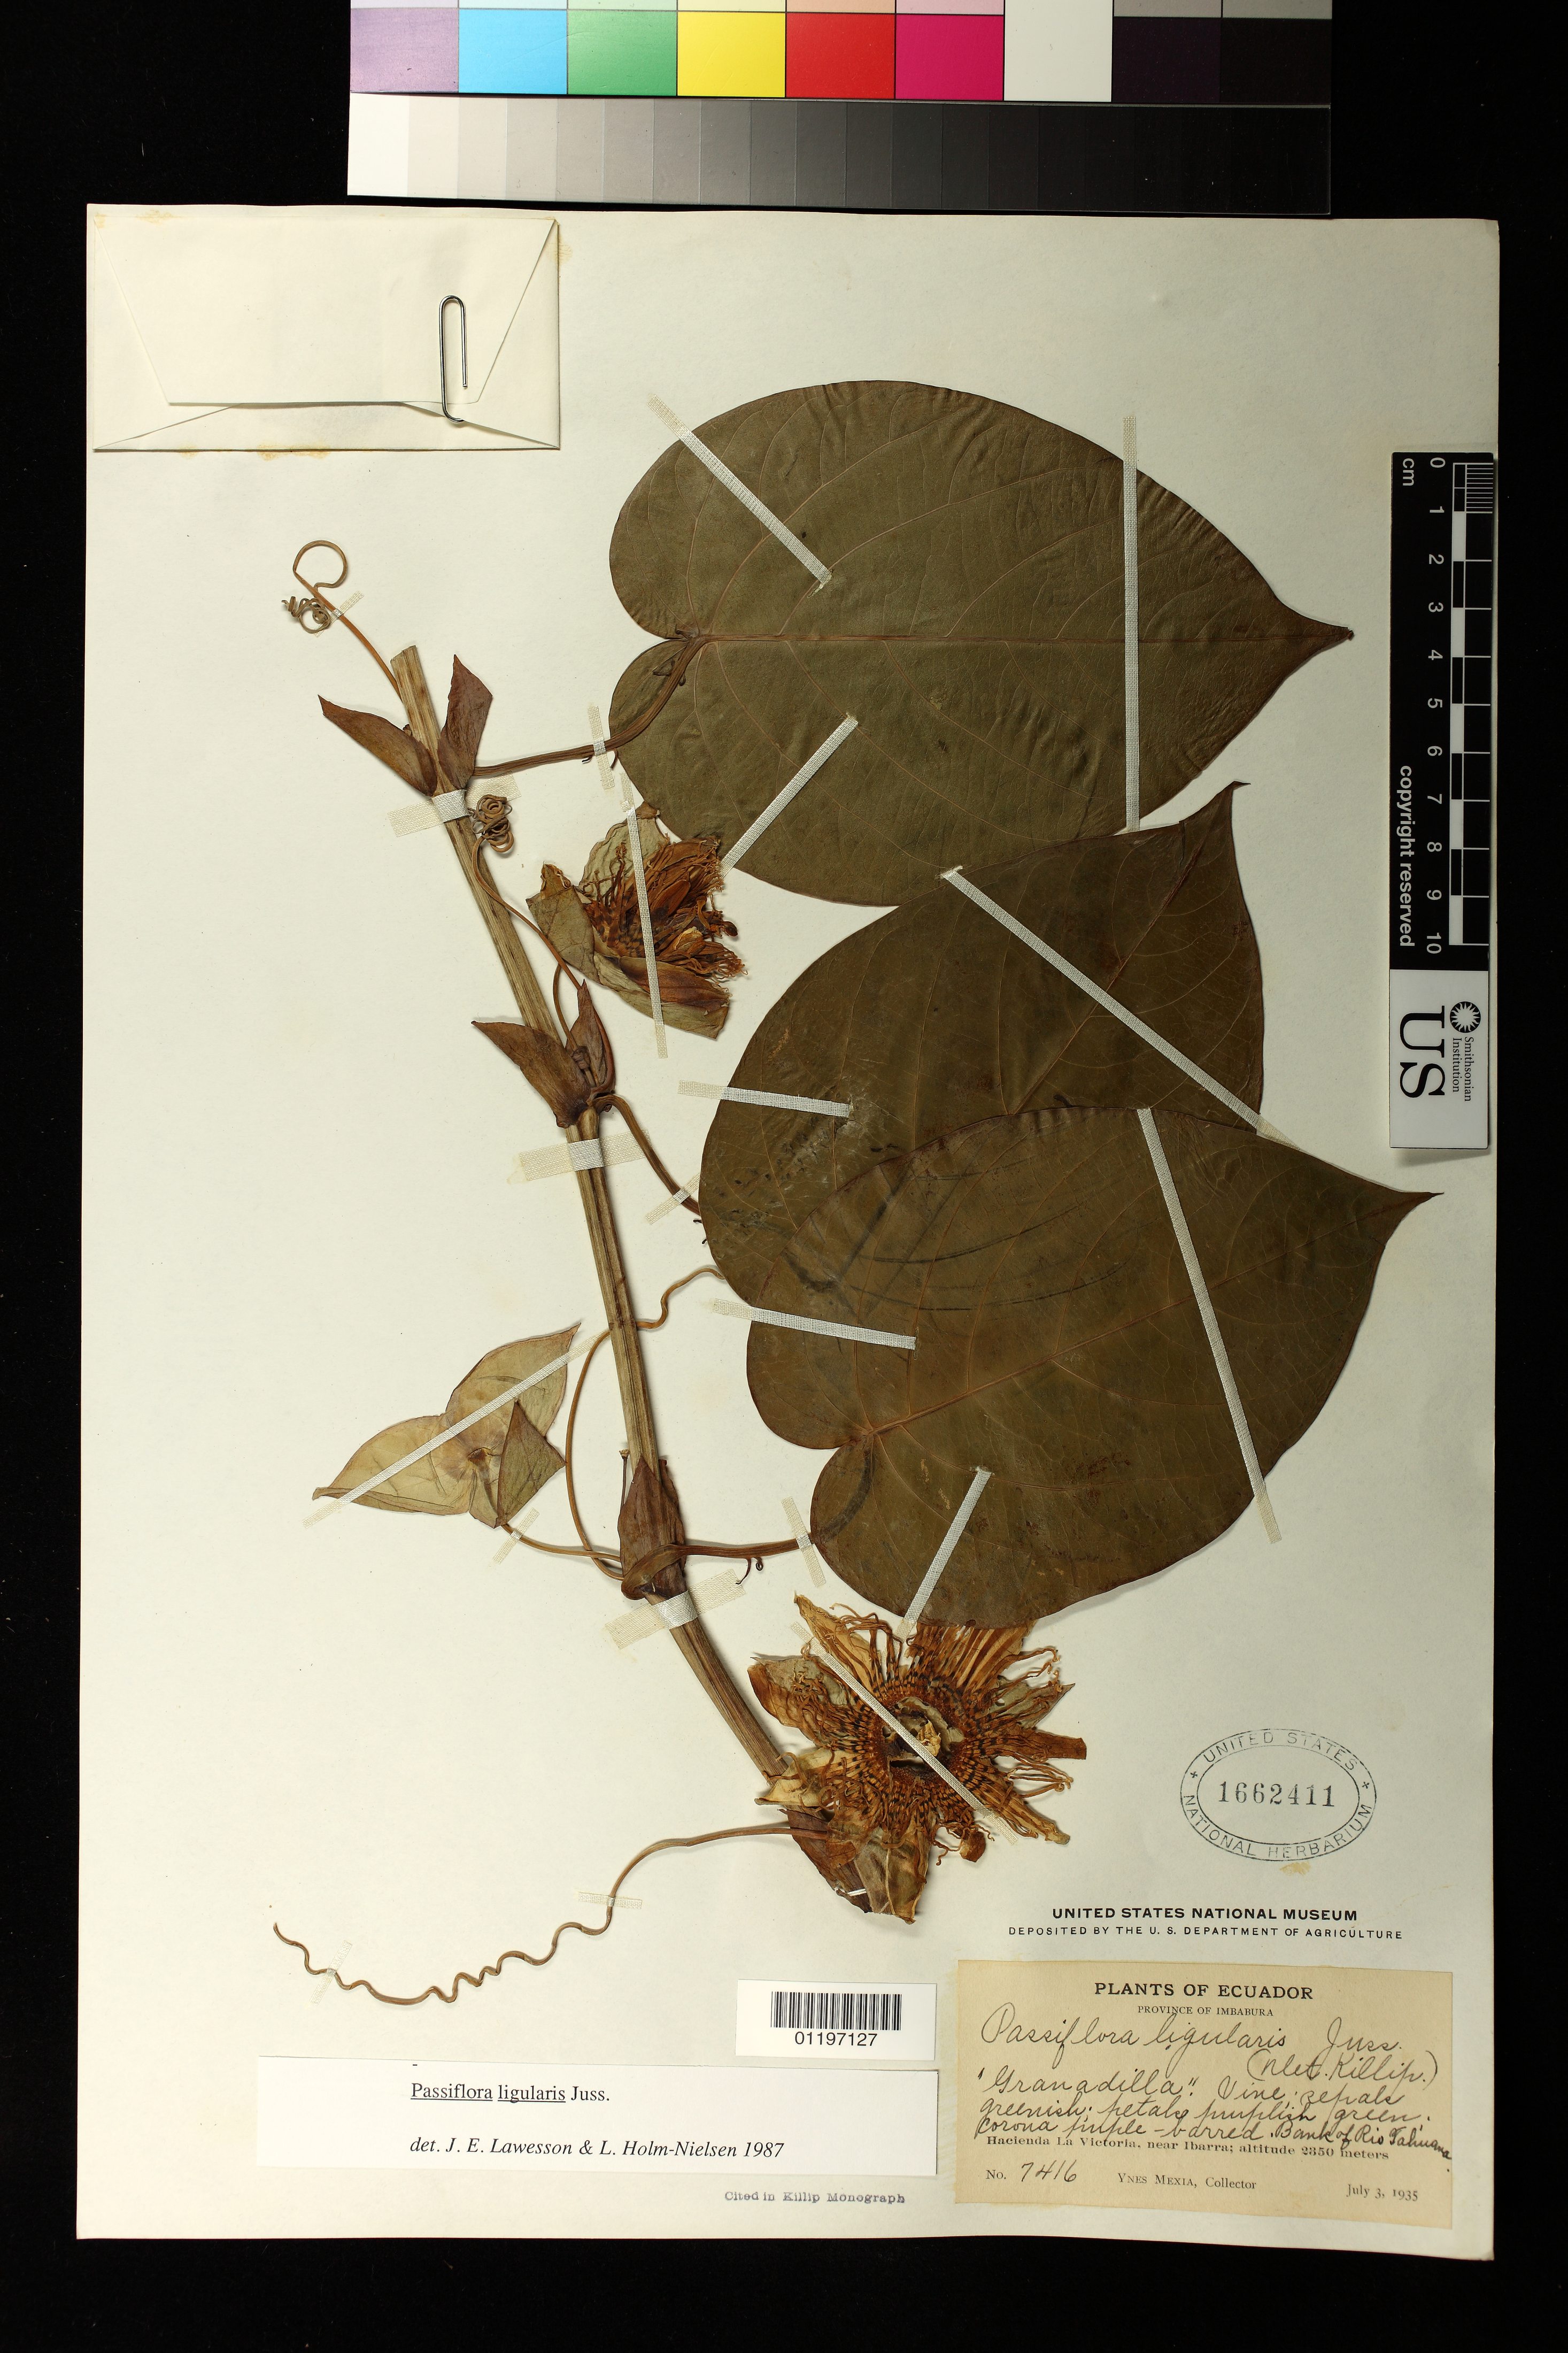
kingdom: Plantae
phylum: Tracheophyta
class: Magnoliopsida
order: Malpighiales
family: Passifloraceae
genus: Passiflora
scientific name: Passiflora ligularis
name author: Juss.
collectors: Y. Mexia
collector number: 7416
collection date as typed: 07 Mar 1935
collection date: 1935-03-07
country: Ecuador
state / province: Imbabura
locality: Bank of Rio Tahuana. Hacienda La Victoria, near Ibarra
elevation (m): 2350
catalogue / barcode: US 1662411